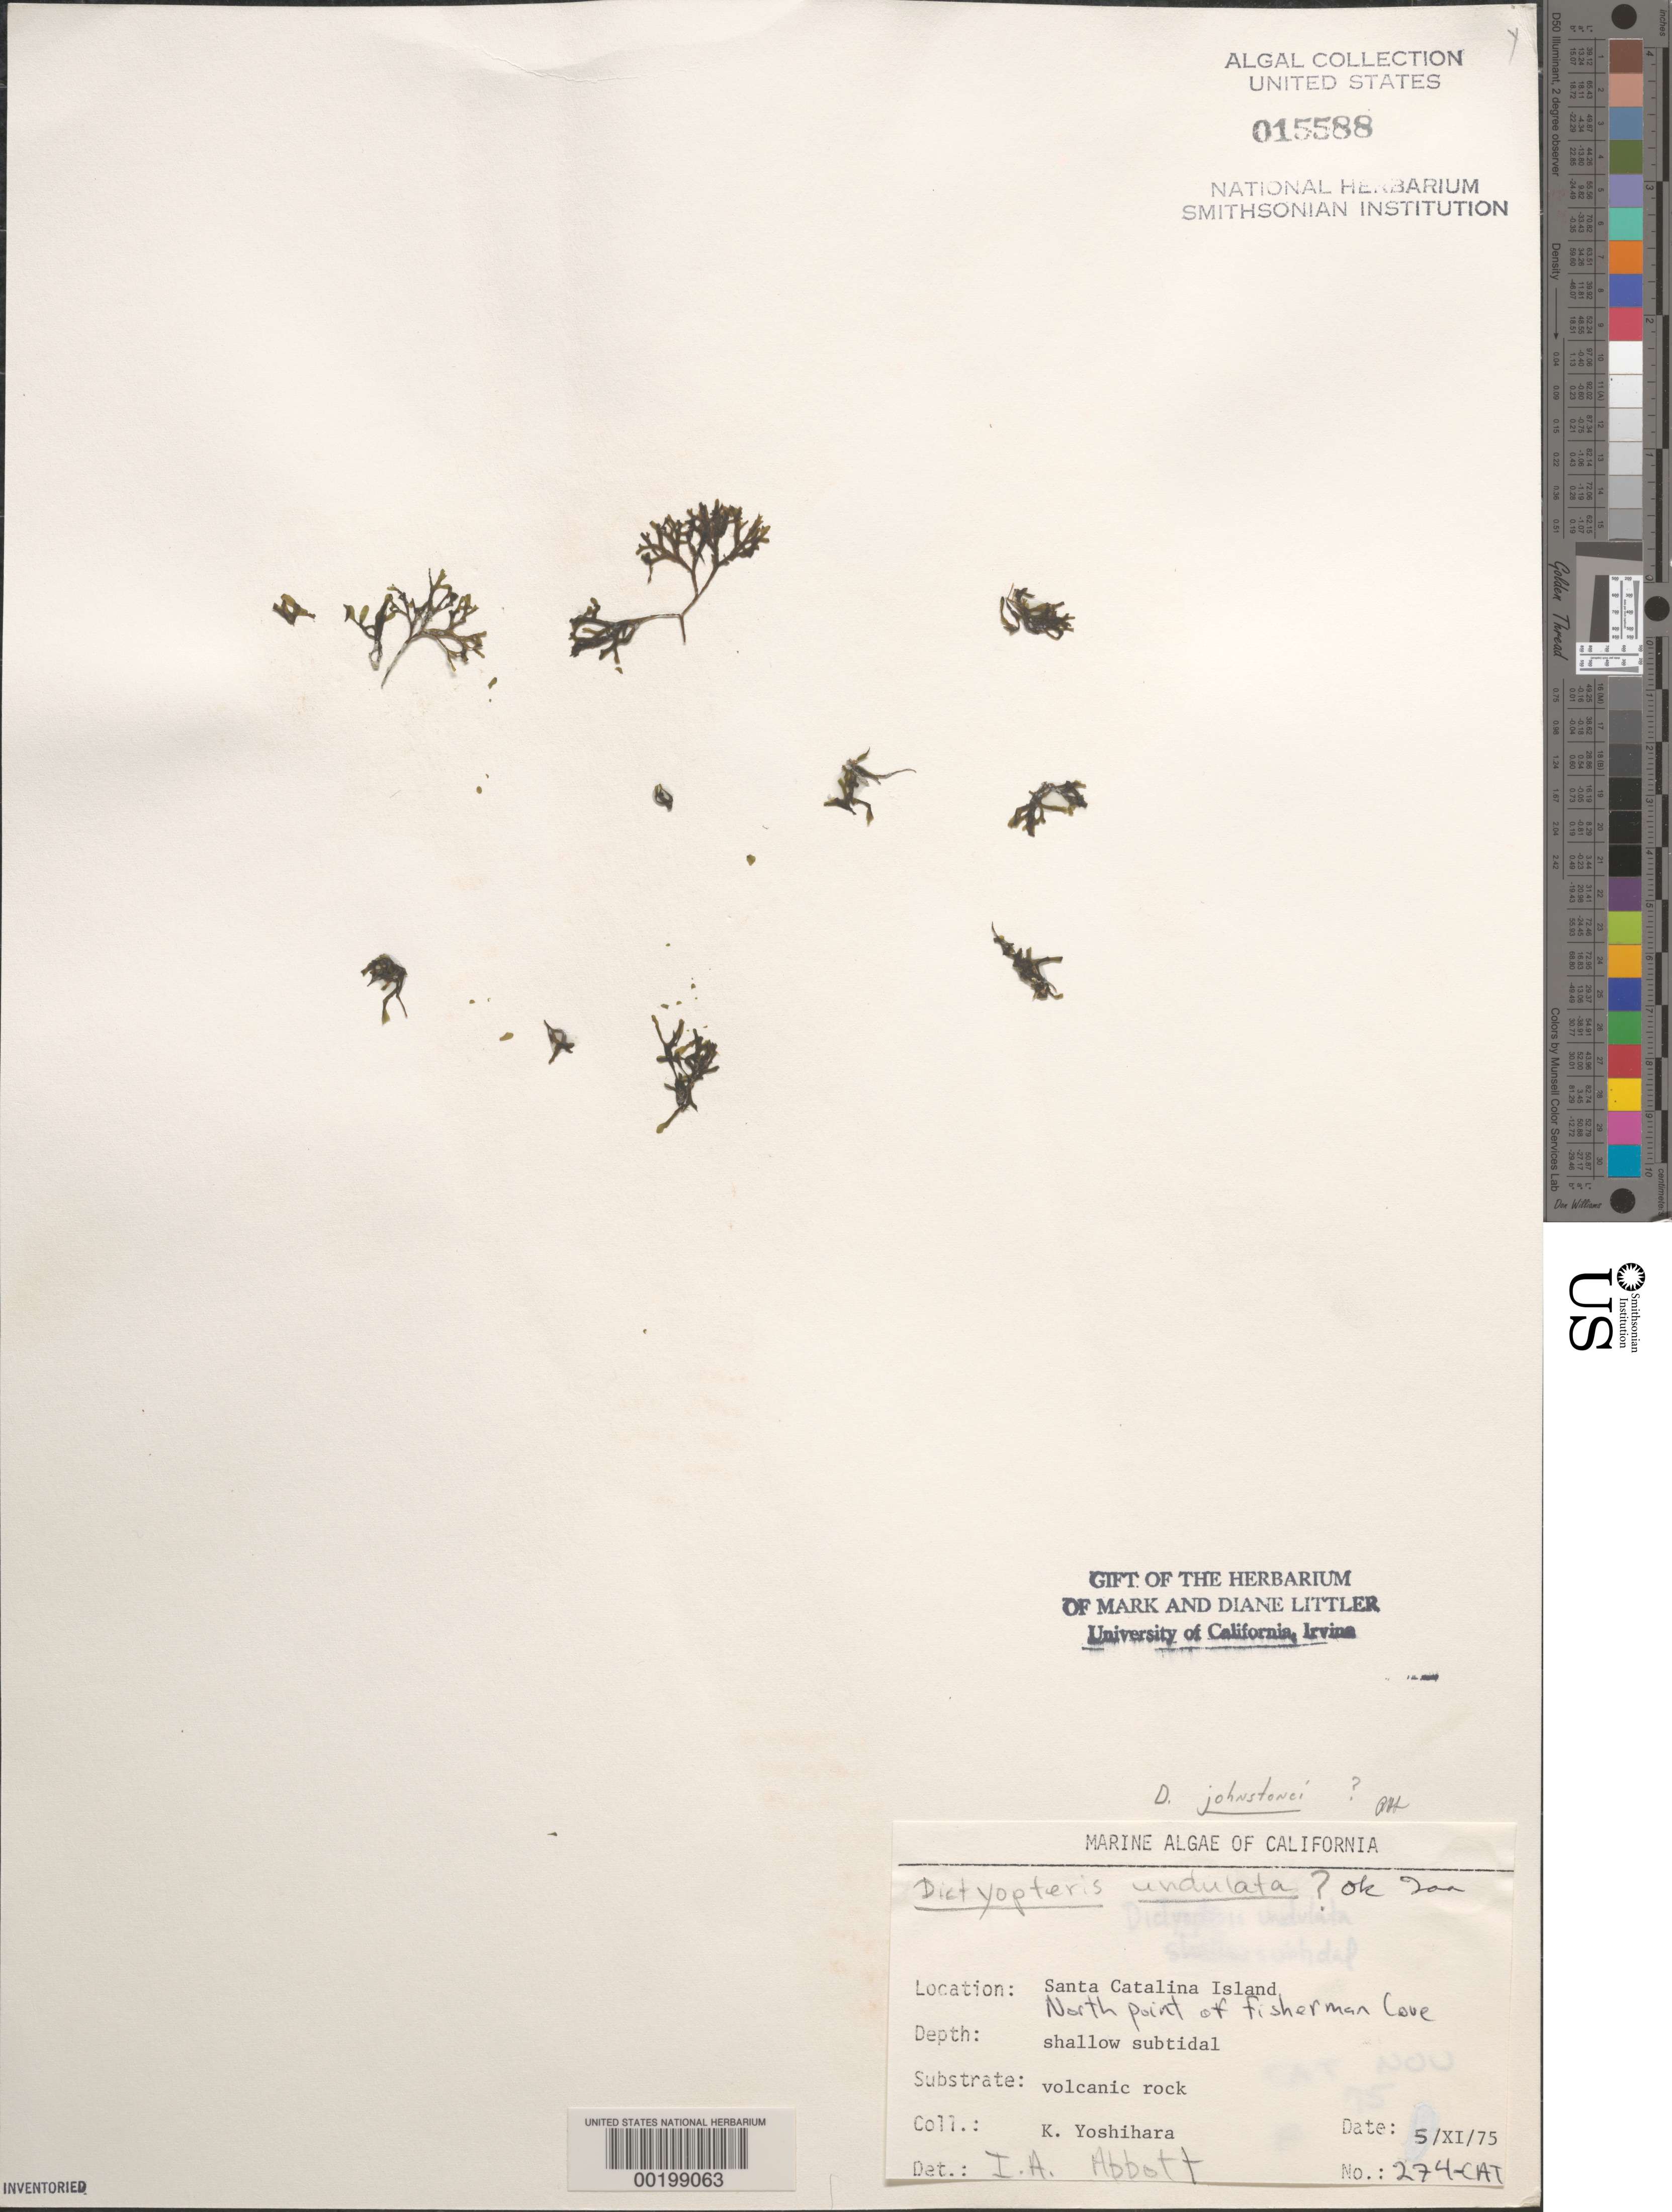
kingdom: Chromista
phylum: Ochrophyta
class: Phaeophyceae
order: Dictyotales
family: Dictyotaceae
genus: Dictyota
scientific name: Dictyota coriacea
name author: (E.M. Holmes) I.K. Hwang et al.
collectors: K. Yoshihara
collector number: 274-cat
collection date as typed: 05 Nov 1975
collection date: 1975-11-05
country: United States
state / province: California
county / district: Los Angeles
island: Santa Catalina Island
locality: Fishermen Cove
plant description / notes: BLM-SOCALBIGHT Rocky Intertidal Survey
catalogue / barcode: US 15588